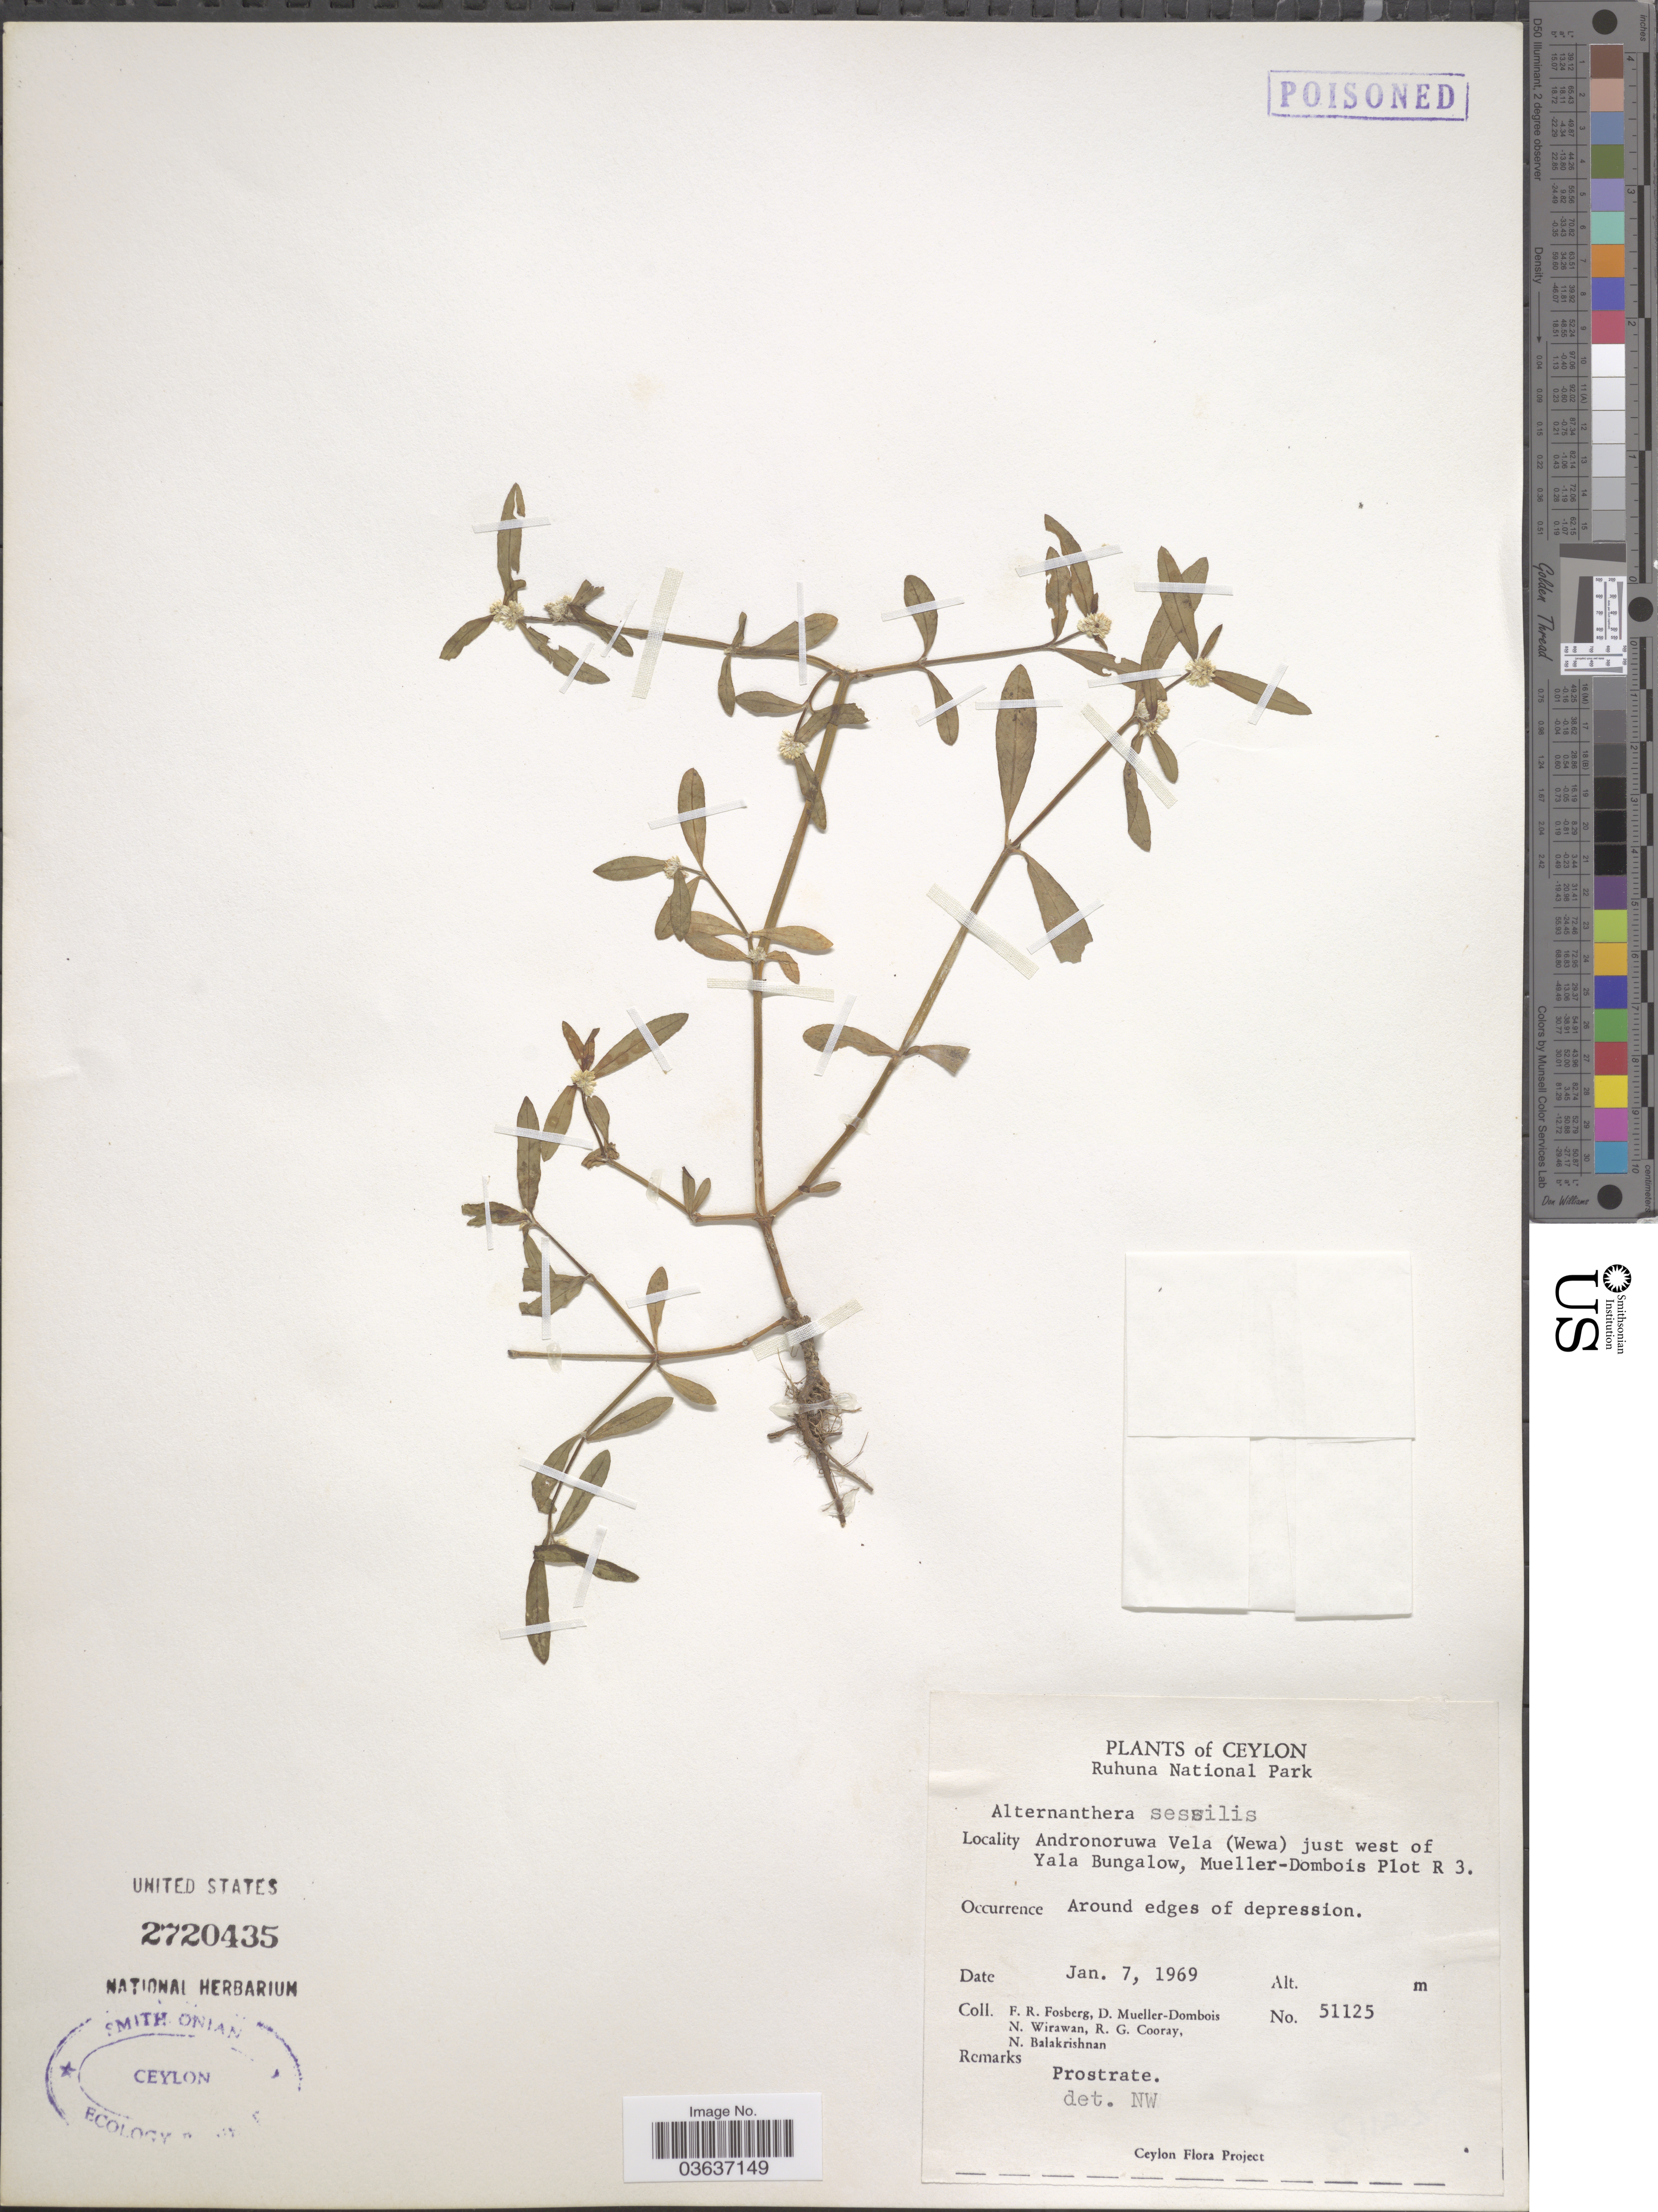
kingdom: Plantae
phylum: Tracheophyta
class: Magnoliopsida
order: Caryophyllales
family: Amaranthaceae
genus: Alternanthera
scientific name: Alternanthera sessilis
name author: (L.) DC.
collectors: F. R. Fosberg, D. Mueller-Dombois, N. Wirawan, R. Cooray & N. Balakrishnan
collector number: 51125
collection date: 1969-01-07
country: Sri Lanka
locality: Ceylon. Ruhuna National Park. Andronoruwa Vela (Wewa) just west of Yala Bungalow, Mueller-Dombois Plot R 3.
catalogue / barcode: US 2720435